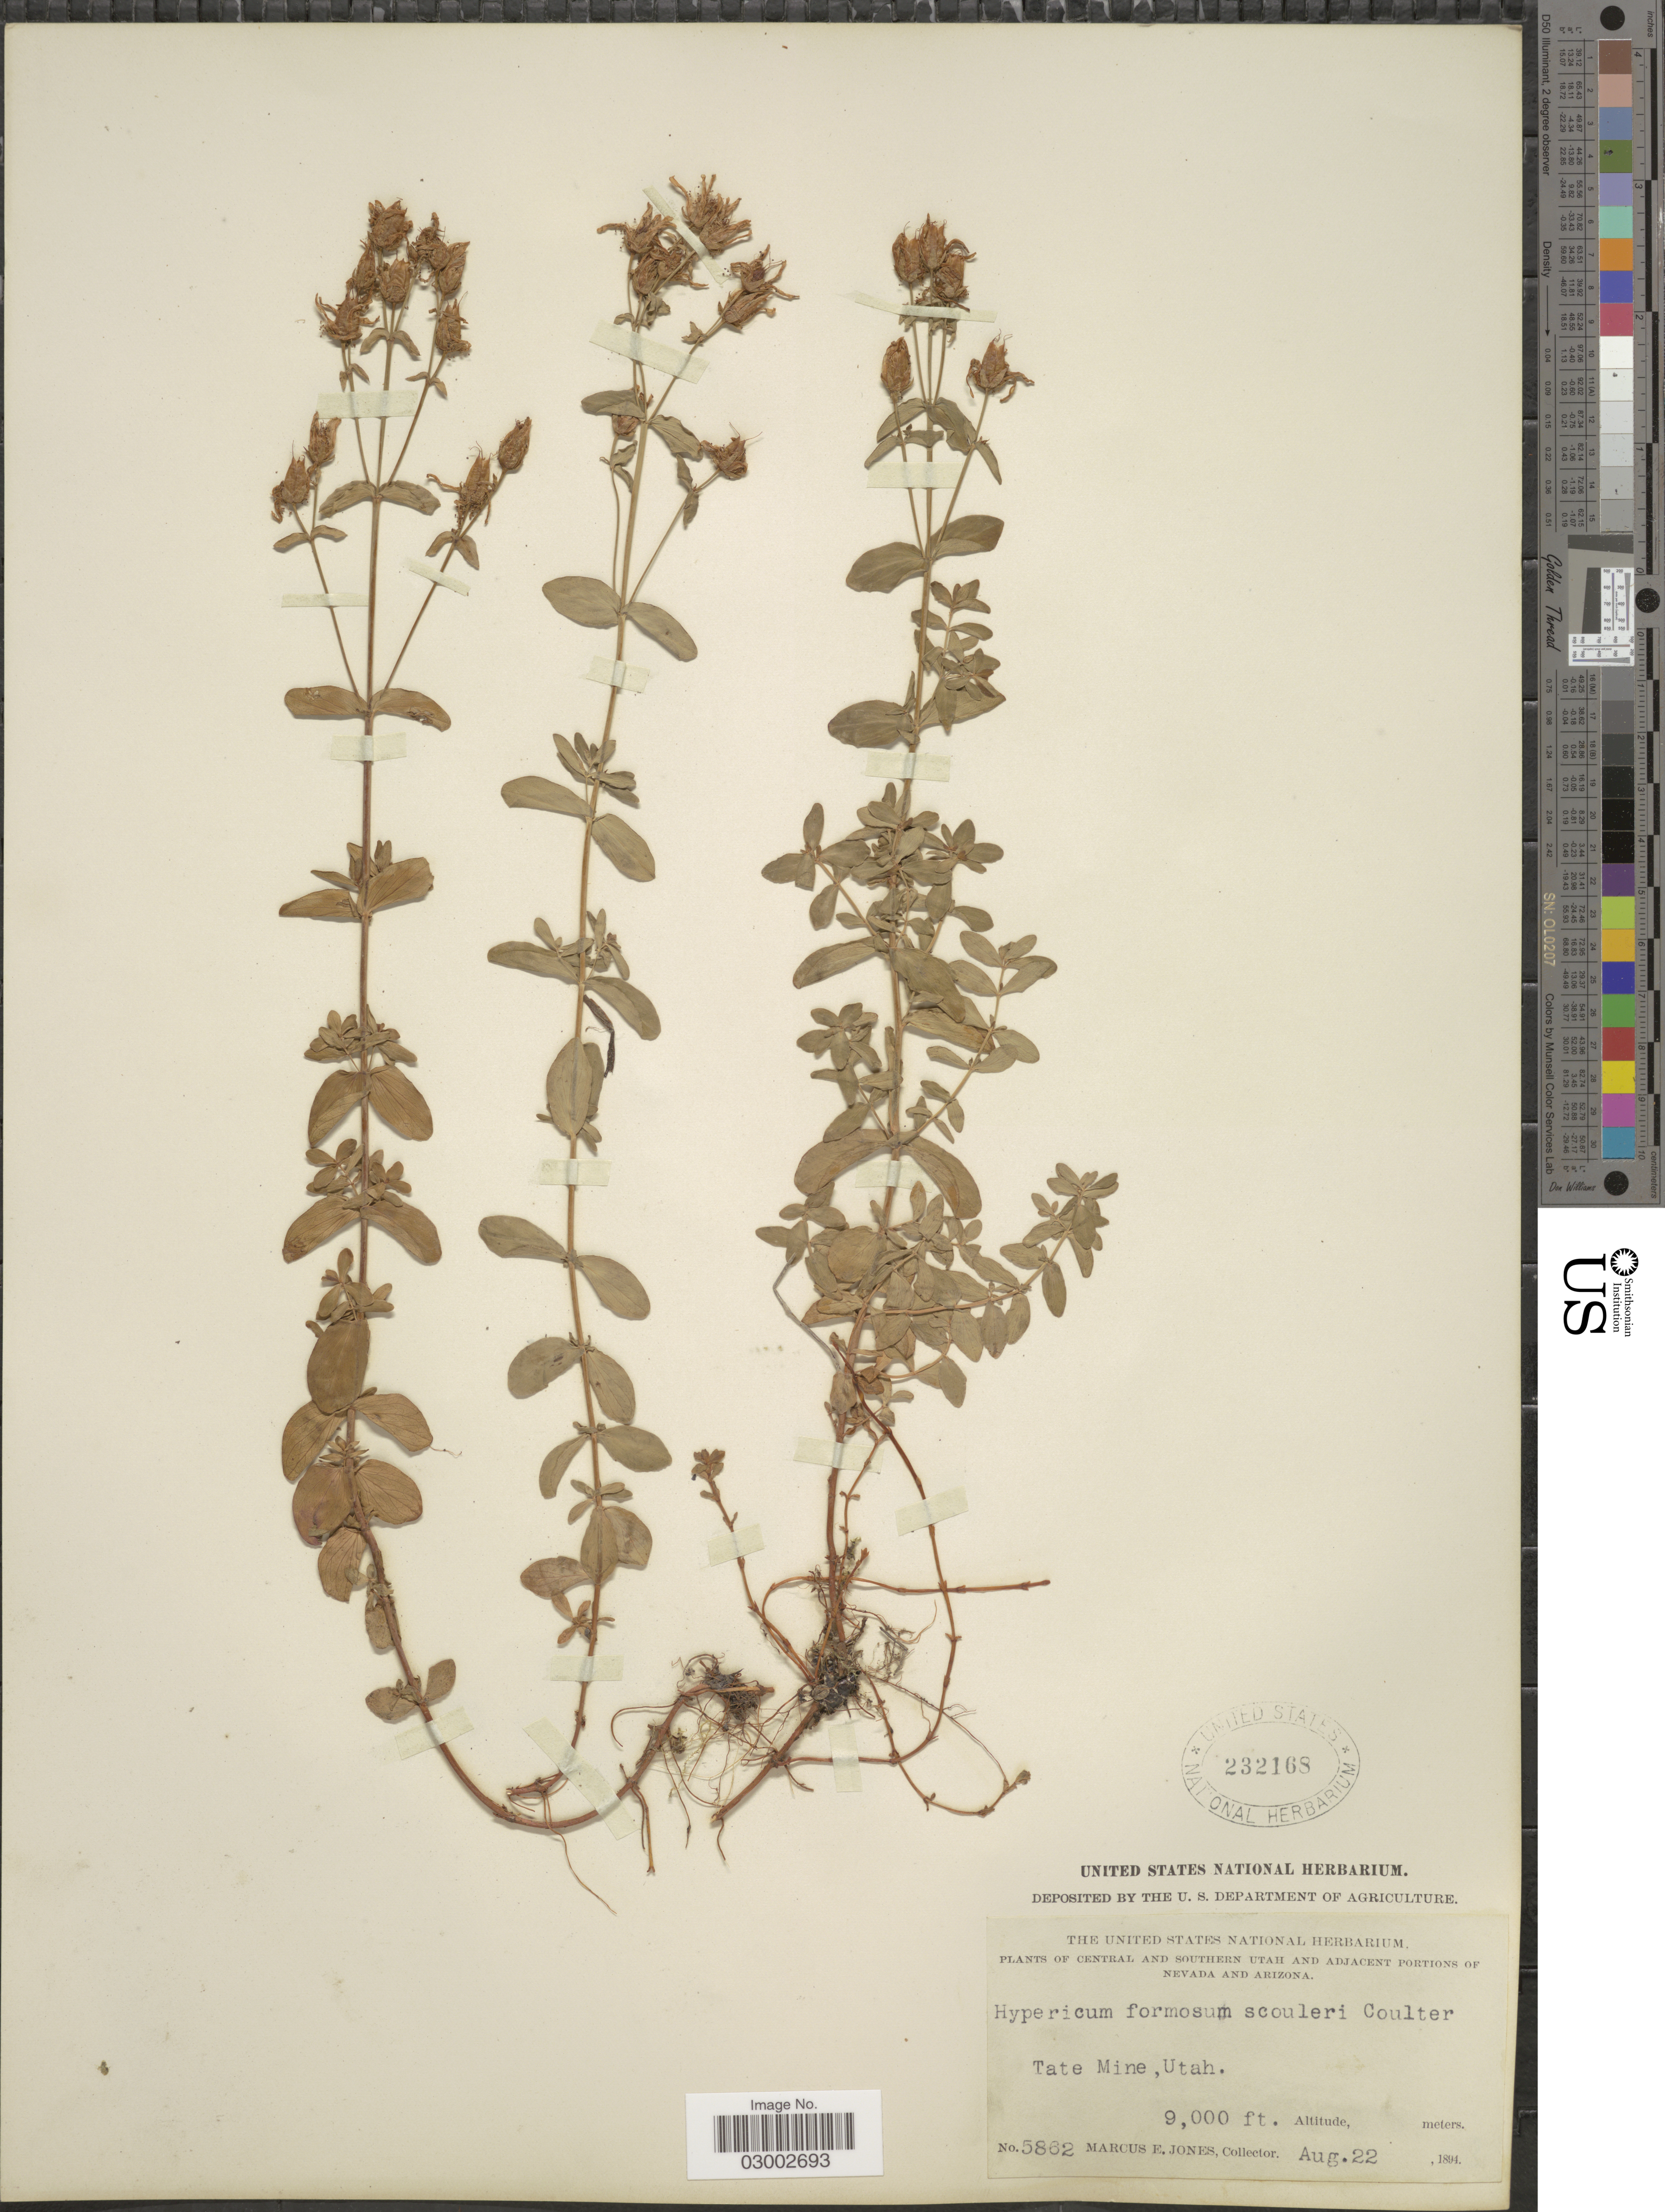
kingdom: Plantae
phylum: Tracheophyta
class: Magnoliopsida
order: Malpighiales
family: Hypericaceae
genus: Hypericum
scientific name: Hypericum scouleri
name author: Hook.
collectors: M. E. Jones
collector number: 5862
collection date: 1894-08-22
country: United States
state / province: Utah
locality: Central and Southern Utah. Tate Mine.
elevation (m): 2743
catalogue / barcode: US 232168